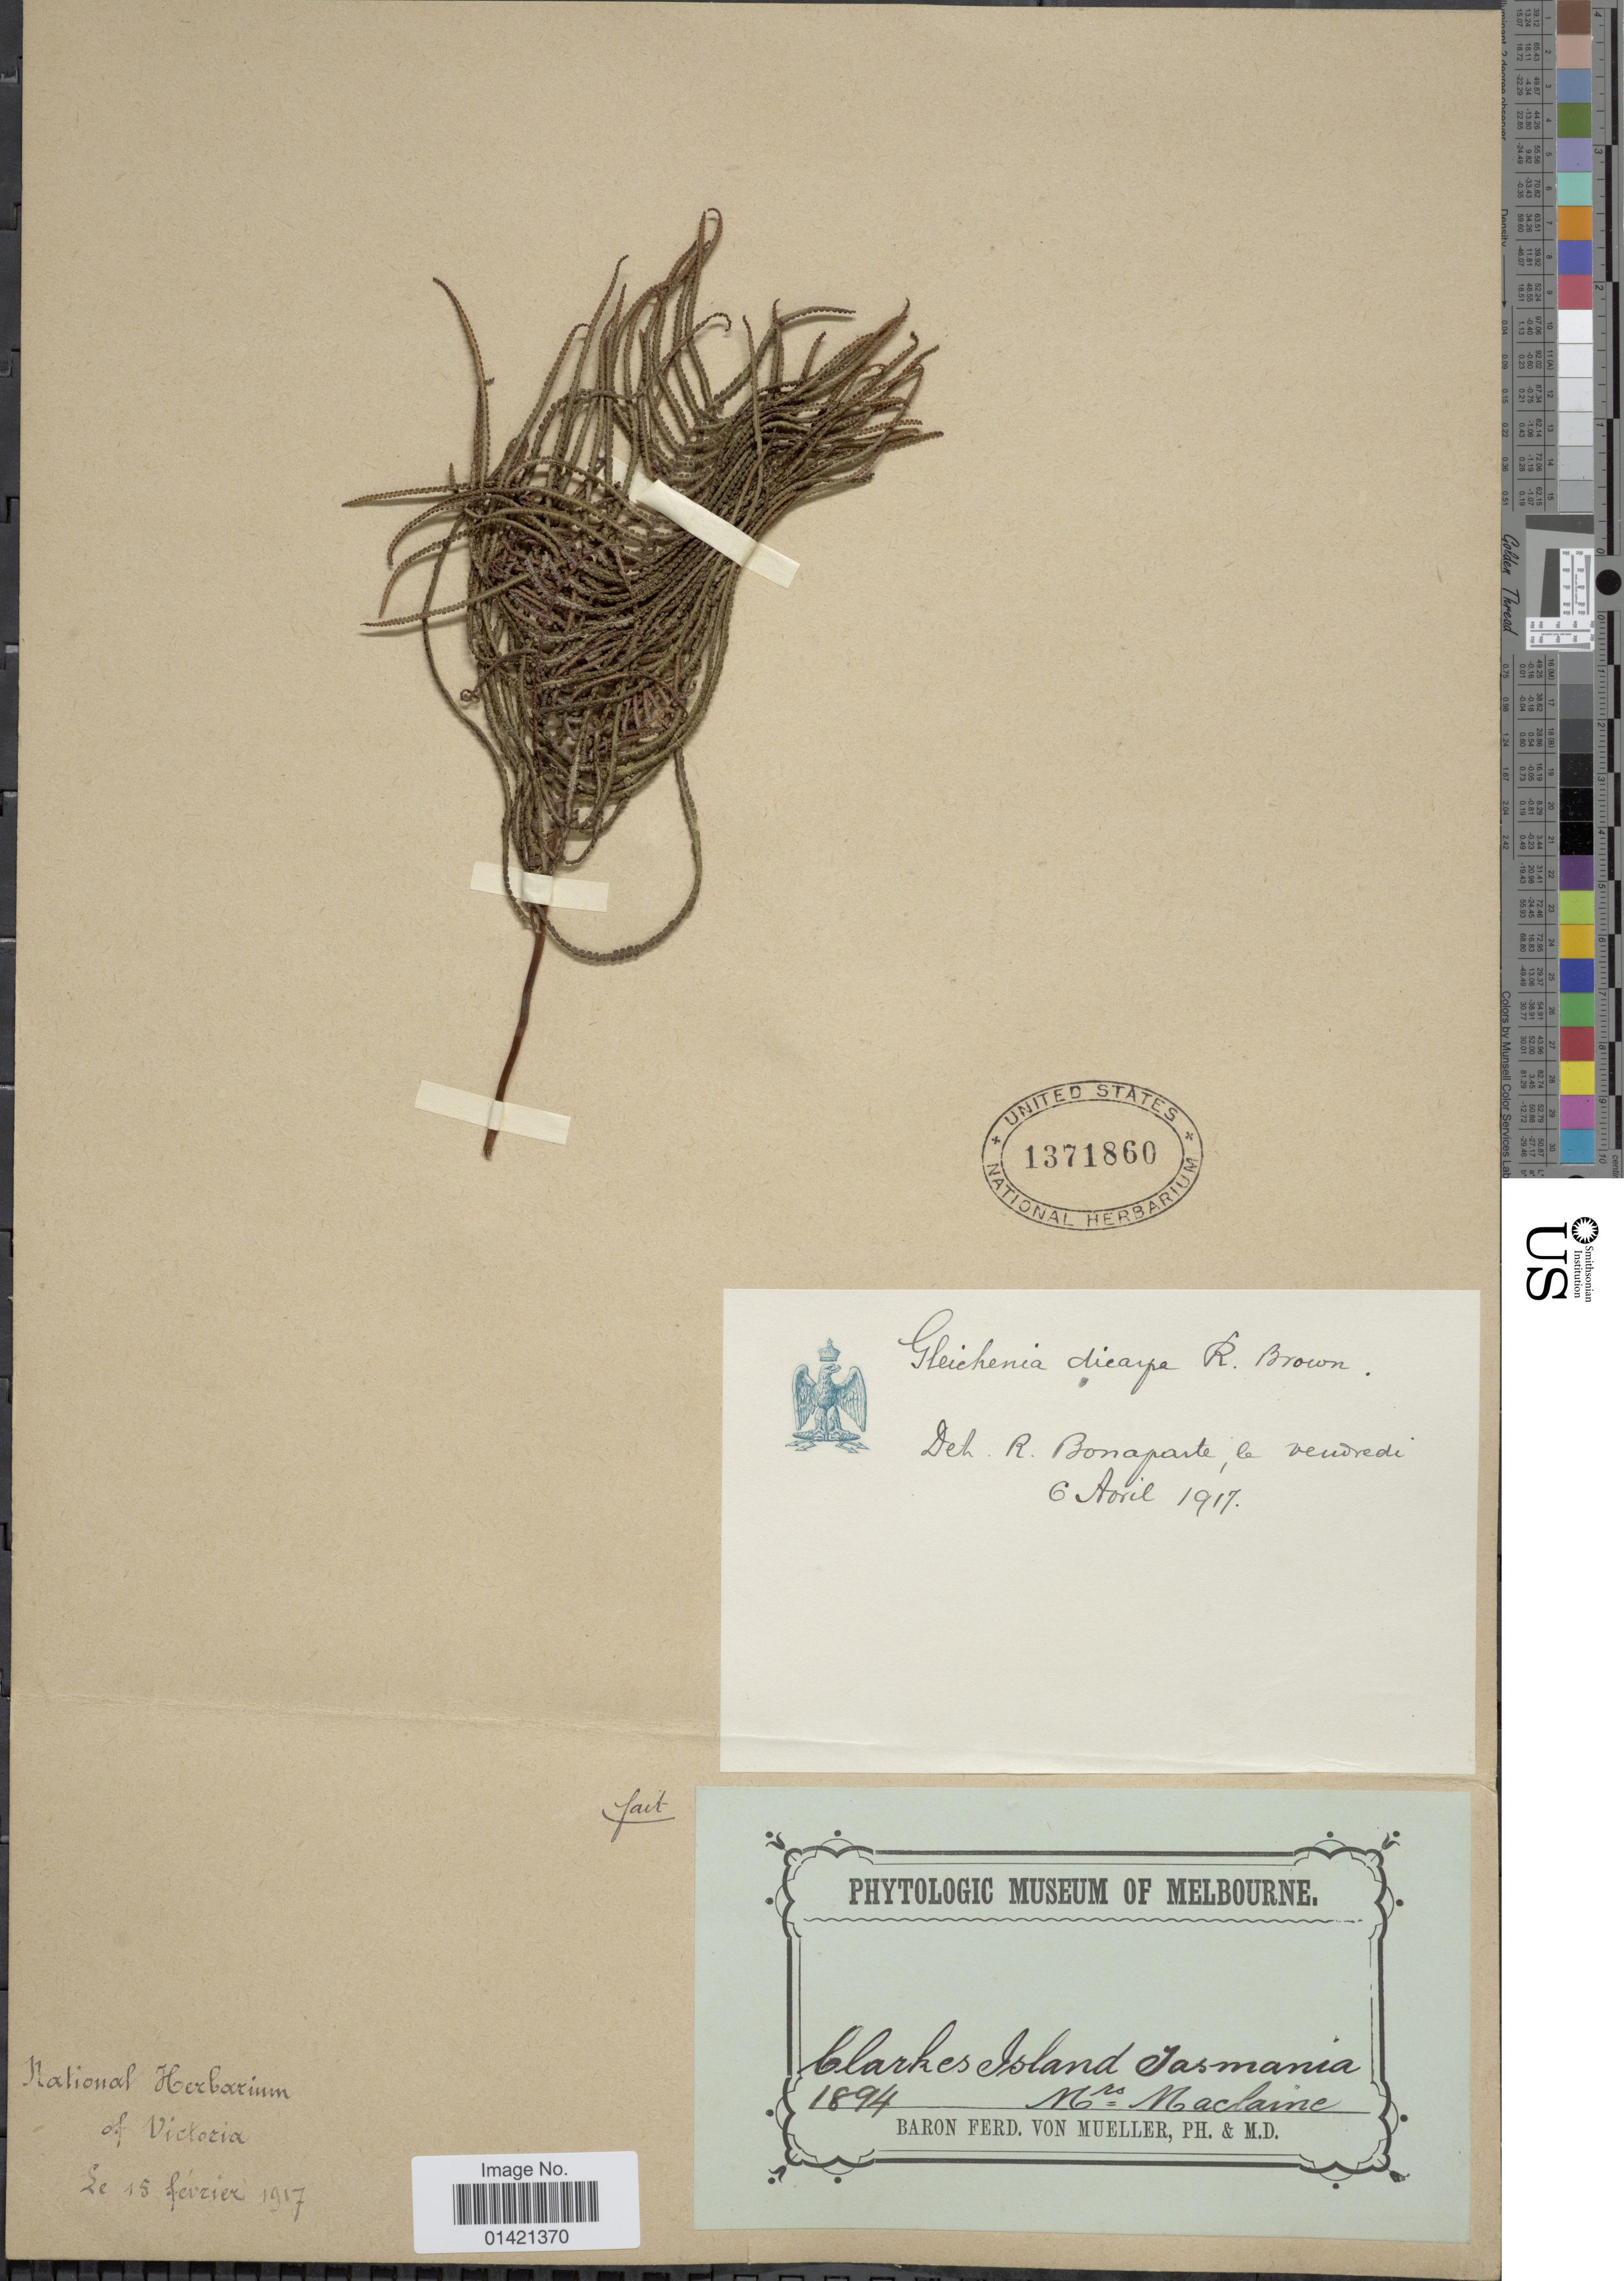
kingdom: Plantae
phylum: Tracheophyta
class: Polypodiopsida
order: Gleicheniales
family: Gleicheniaceae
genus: Gleichenia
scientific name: Gleichenia dicarpa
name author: R. Br.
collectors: Maclaine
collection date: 1894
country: Australia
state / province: Tasmania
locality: Clarkes Island.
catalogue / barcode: US 1371860